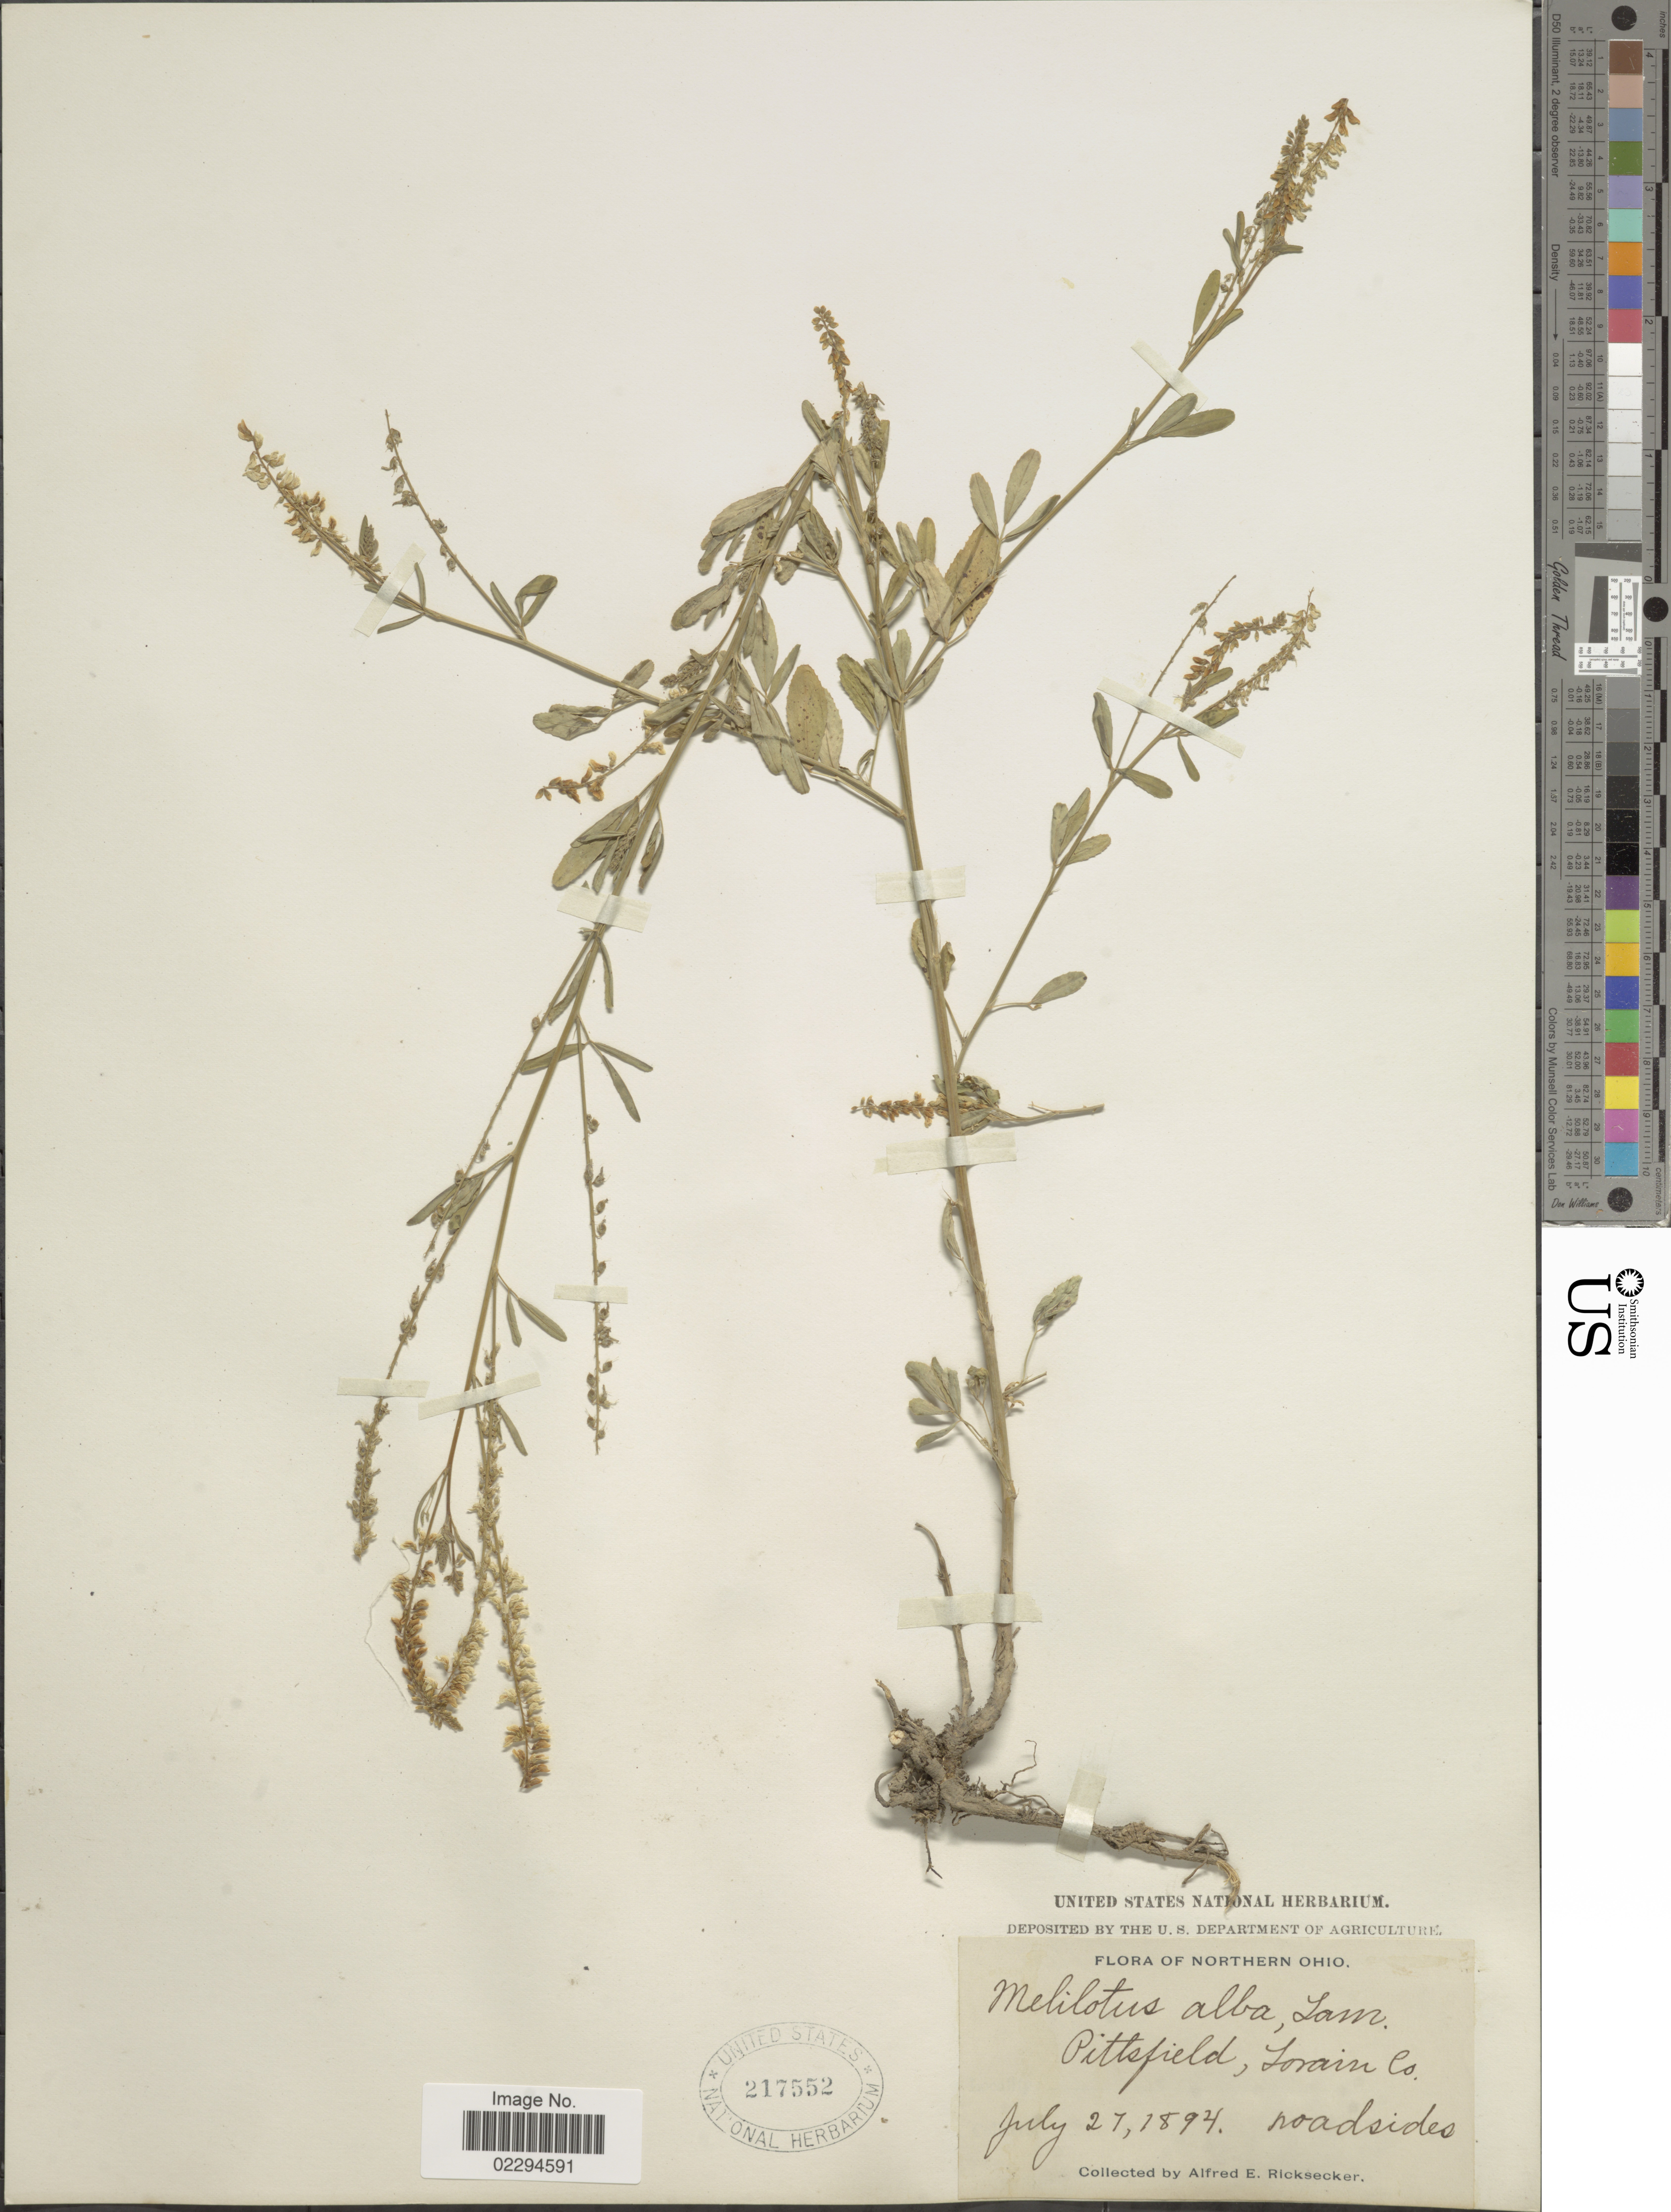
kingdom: Plantae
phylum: Tracheophyta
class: Magnoliopsida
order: Fabales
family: Fabaceae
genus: Melilotus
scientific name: Melilotus albus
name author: Medik.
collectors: A. E. Ricksecker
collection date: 1894-07-27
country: United States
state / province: Ohio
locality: Northern Ohio. Pittsfield, Lorain Co.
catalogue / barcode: US 217552